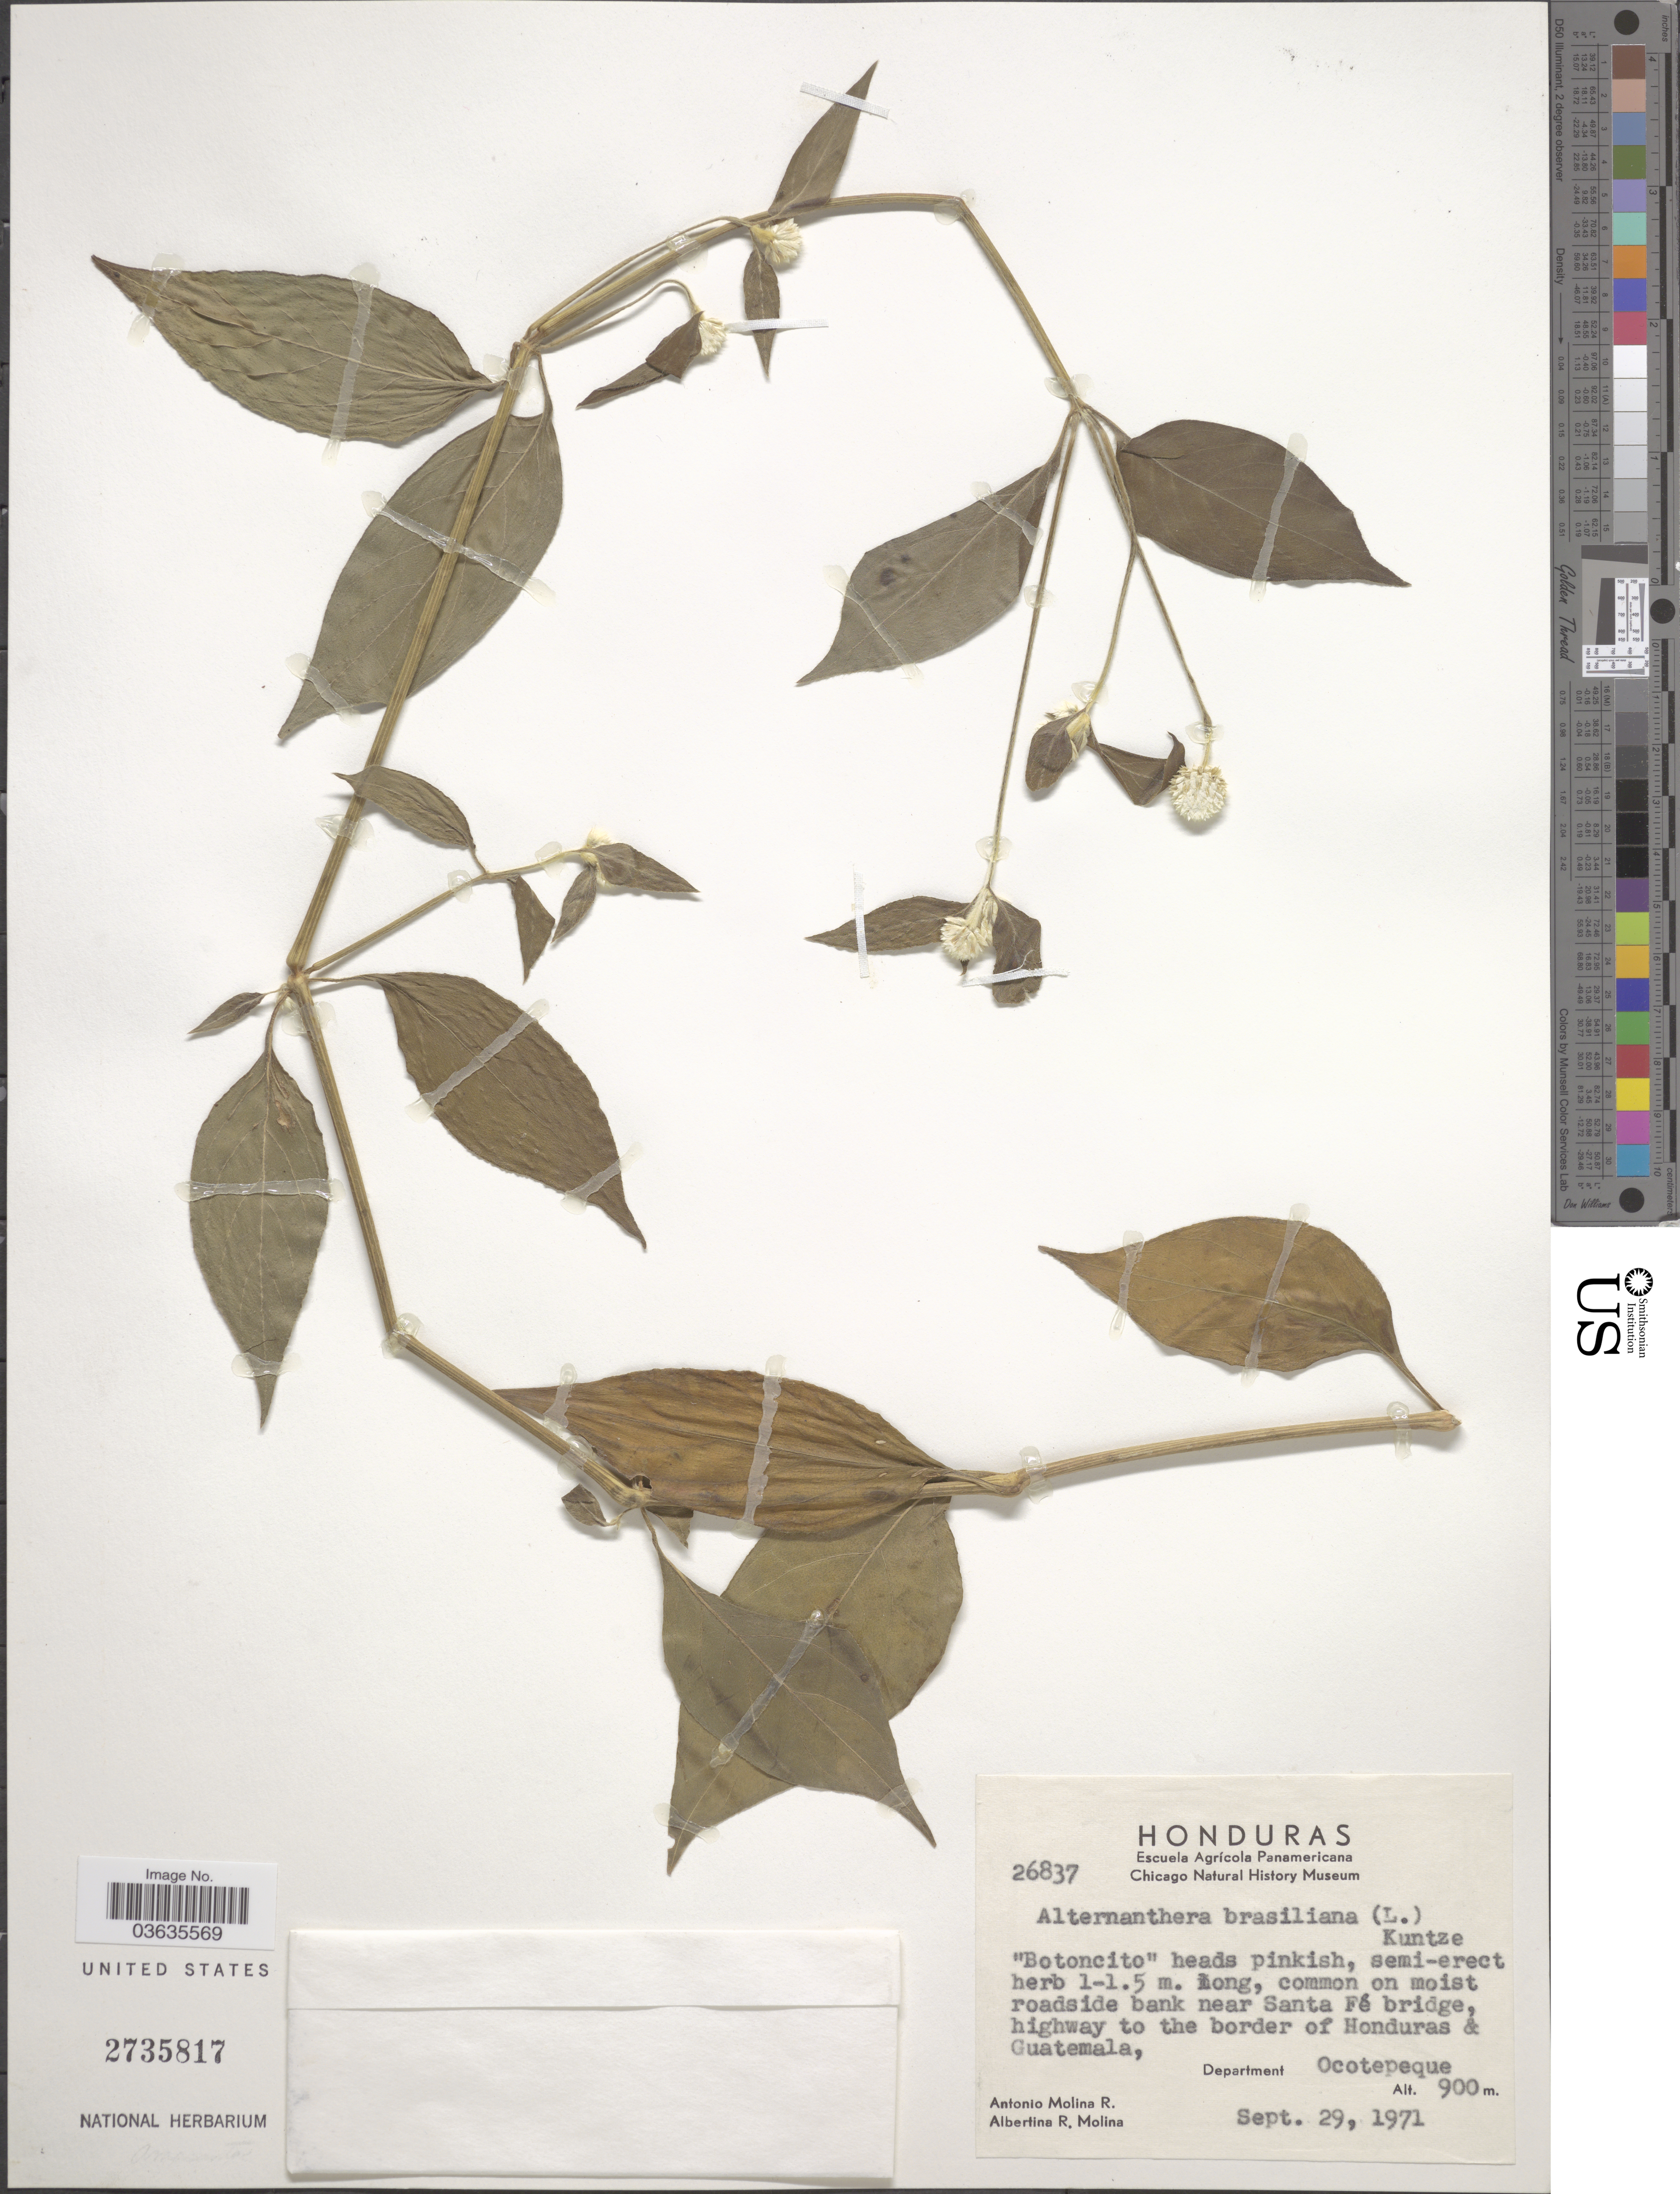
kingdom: Plantae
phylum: Tracheophyta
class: Magnoliopsida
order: Caryophyllales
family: Amaranthaceae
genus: Alternanthera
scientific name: Alternanthera brasiliana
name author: (L.) Kuntze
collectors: A. Molina R. & A. R. Molina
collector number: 26837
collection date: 1971-09-29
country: Honduras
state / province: Ocotepeque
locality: Roadside bank near Santa Fé bridge, highway to the border of Honduras & Guatemala, Department Ocotepeque.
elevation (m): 900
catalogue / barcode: US 2735817